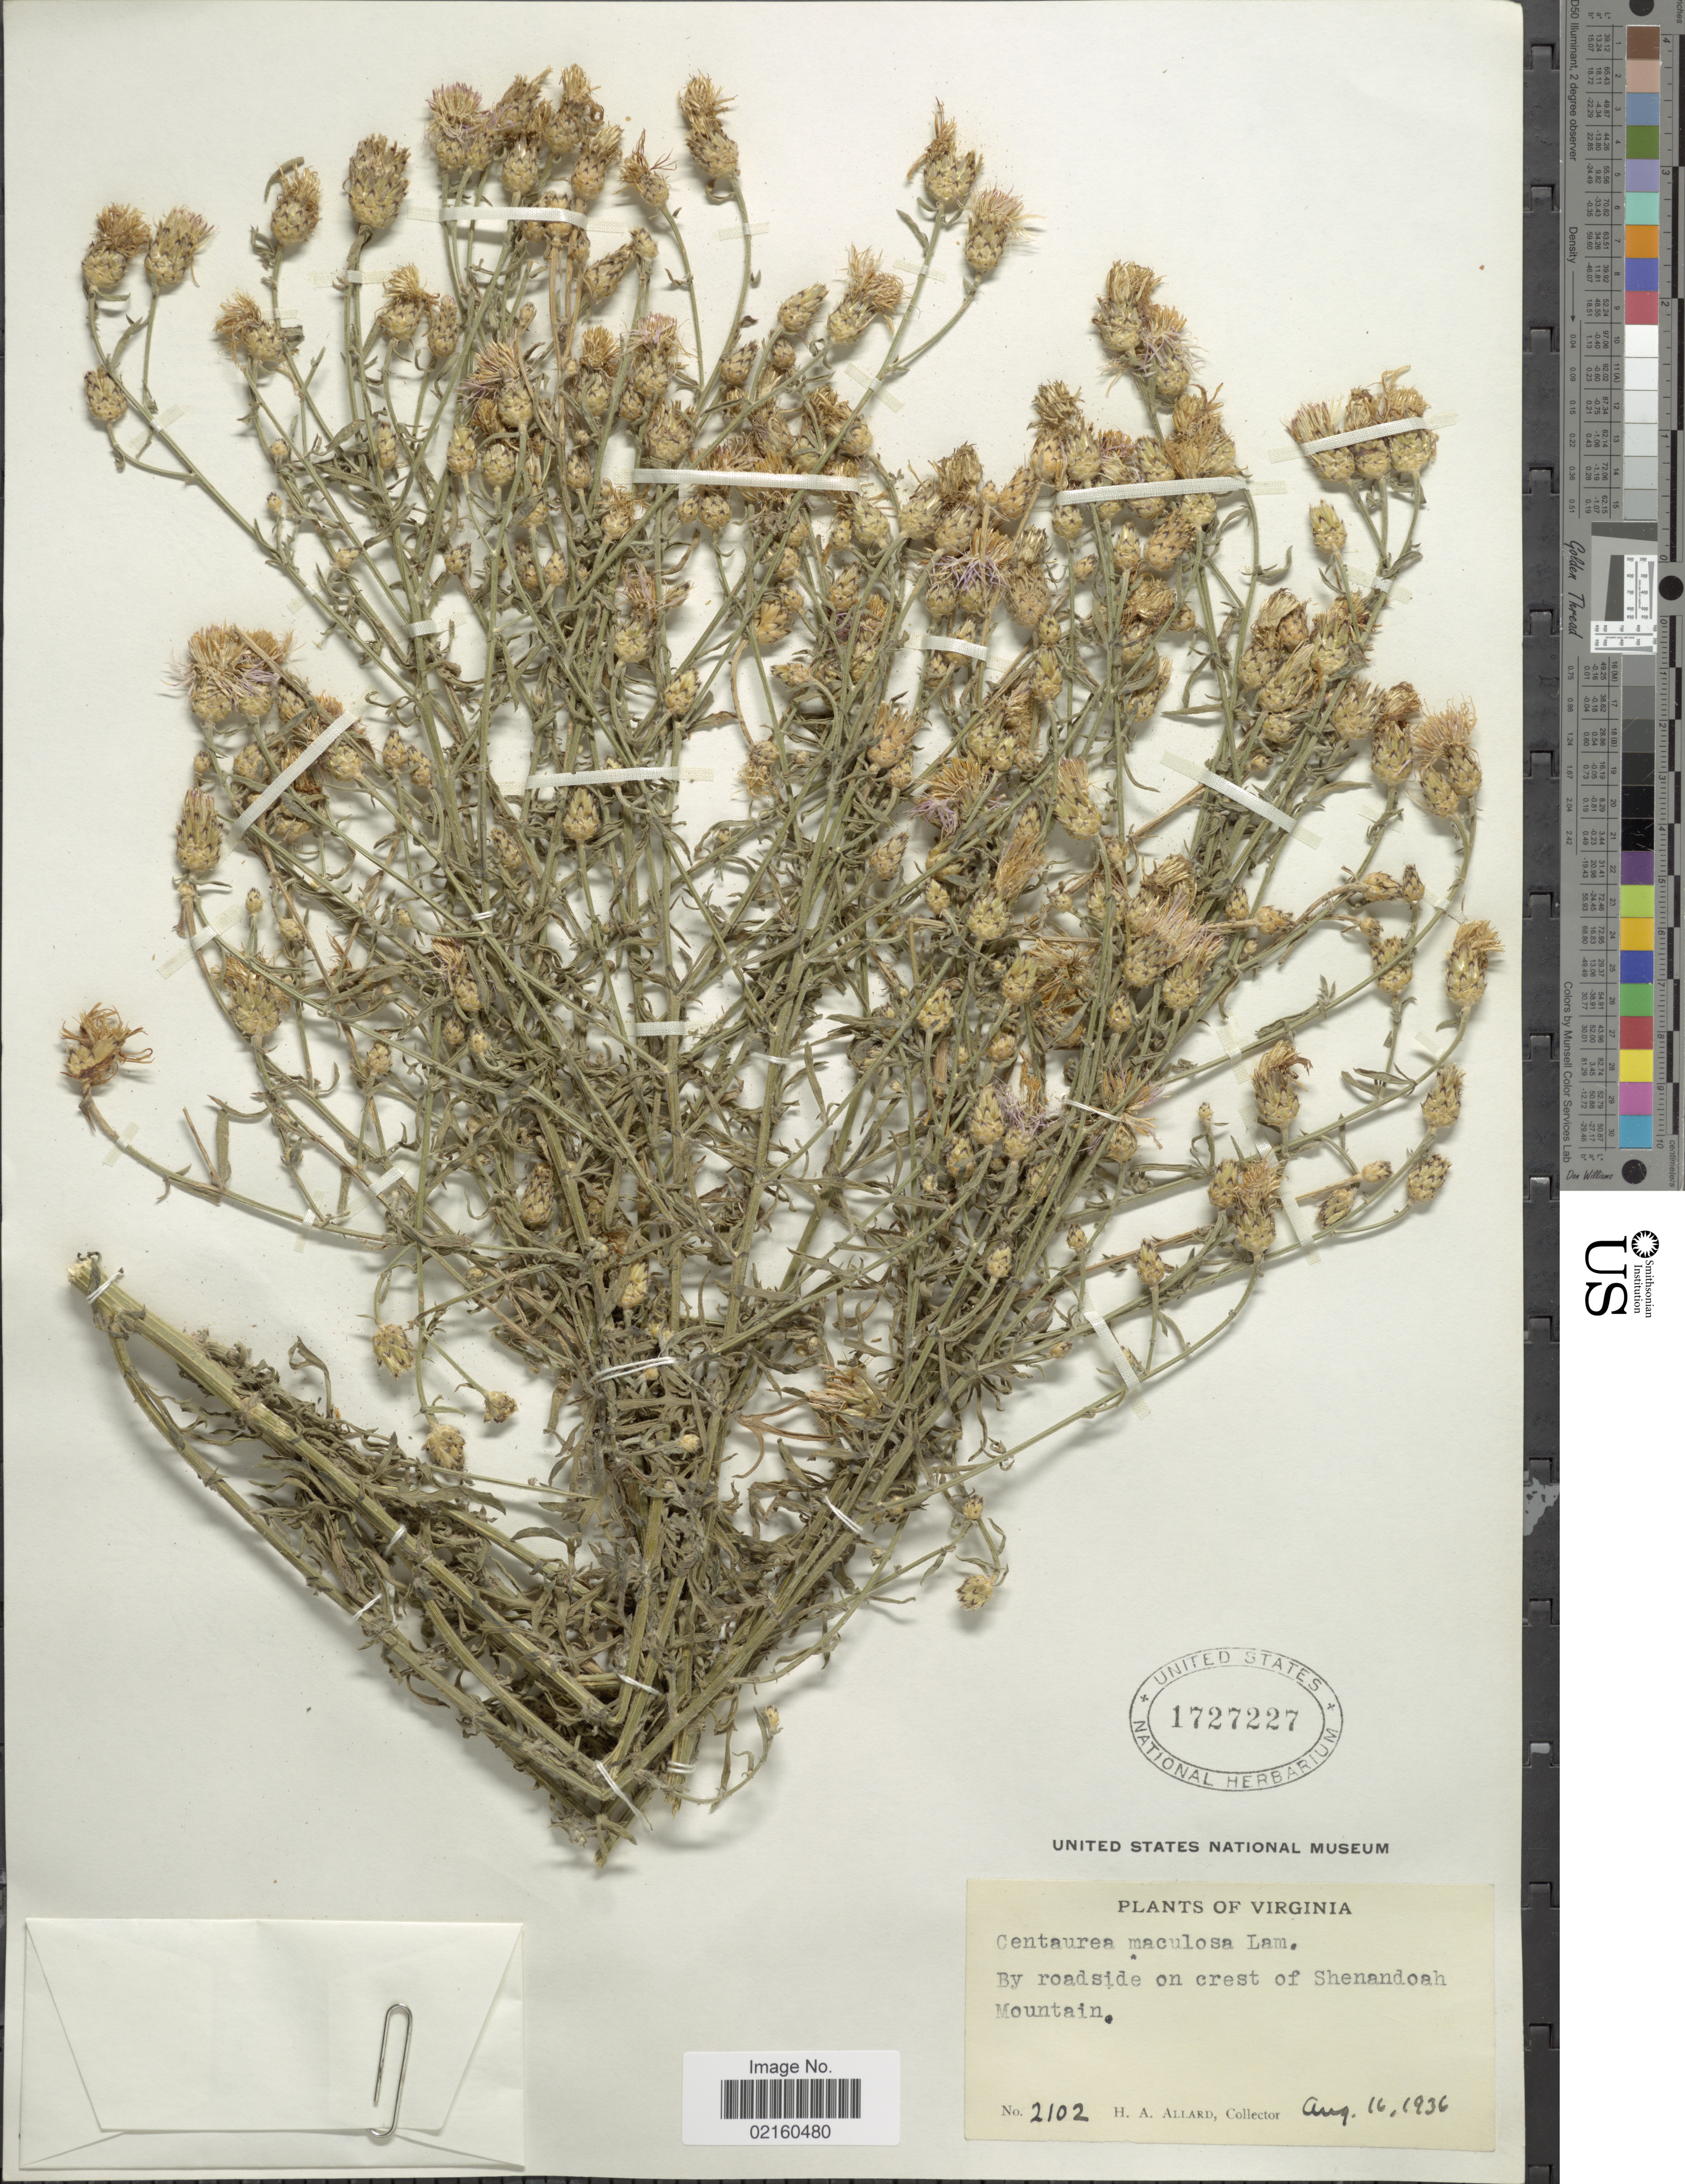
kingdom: Plantae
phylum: Tracheophyta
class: Magnoliopsida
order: Asterales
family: Asteraceae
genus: Centaurea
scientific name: Centaurea stoebe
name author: L.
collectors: H. A. Allard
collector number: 2102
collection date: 1936-08-16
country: United States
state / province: Virginia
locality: On crest of Shenandoah Mountain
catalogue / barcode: US 1727227